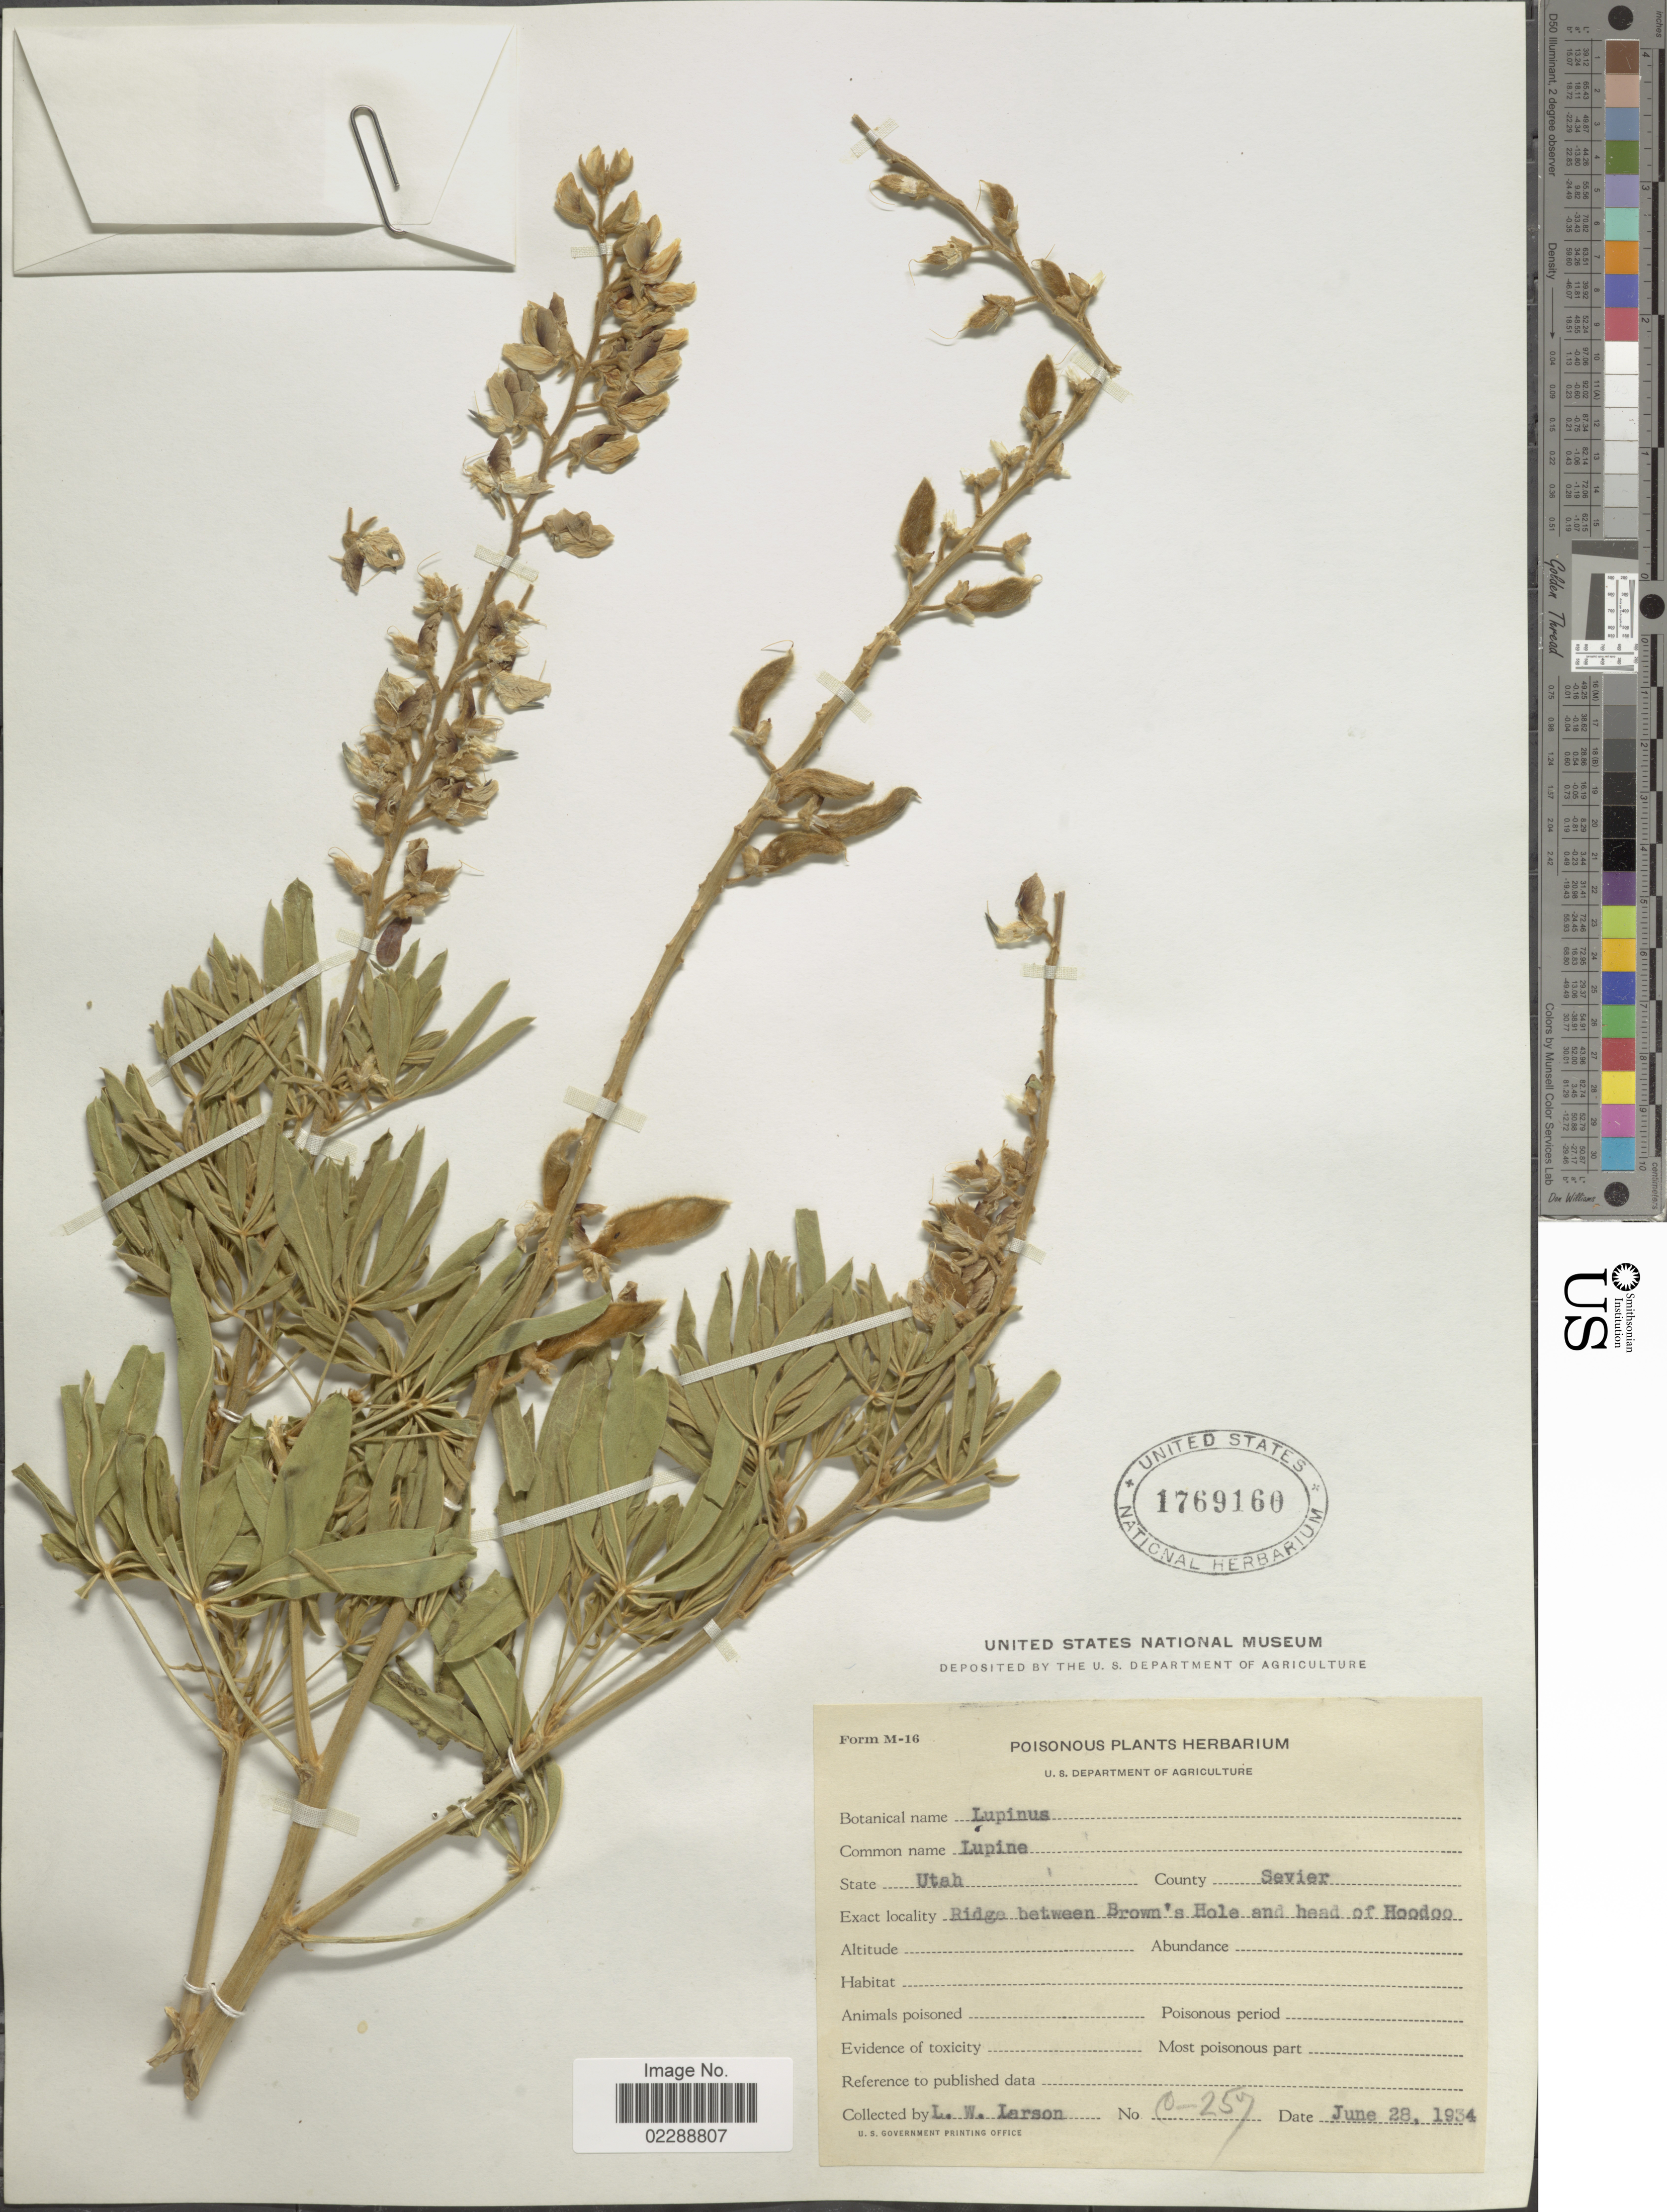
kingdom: Plantae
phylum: Tracheophyta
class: Magnoliopsida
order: Fabales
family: Fabaceae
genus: Lupinus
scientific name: Lupinus sp.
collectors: L. Larson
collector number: C-259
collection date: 1934-06-28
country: United States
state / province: Utah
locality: State Utah, County Sevier, Ridge between Brown's Hole and head of Hoodoo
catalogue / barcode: US 1769160